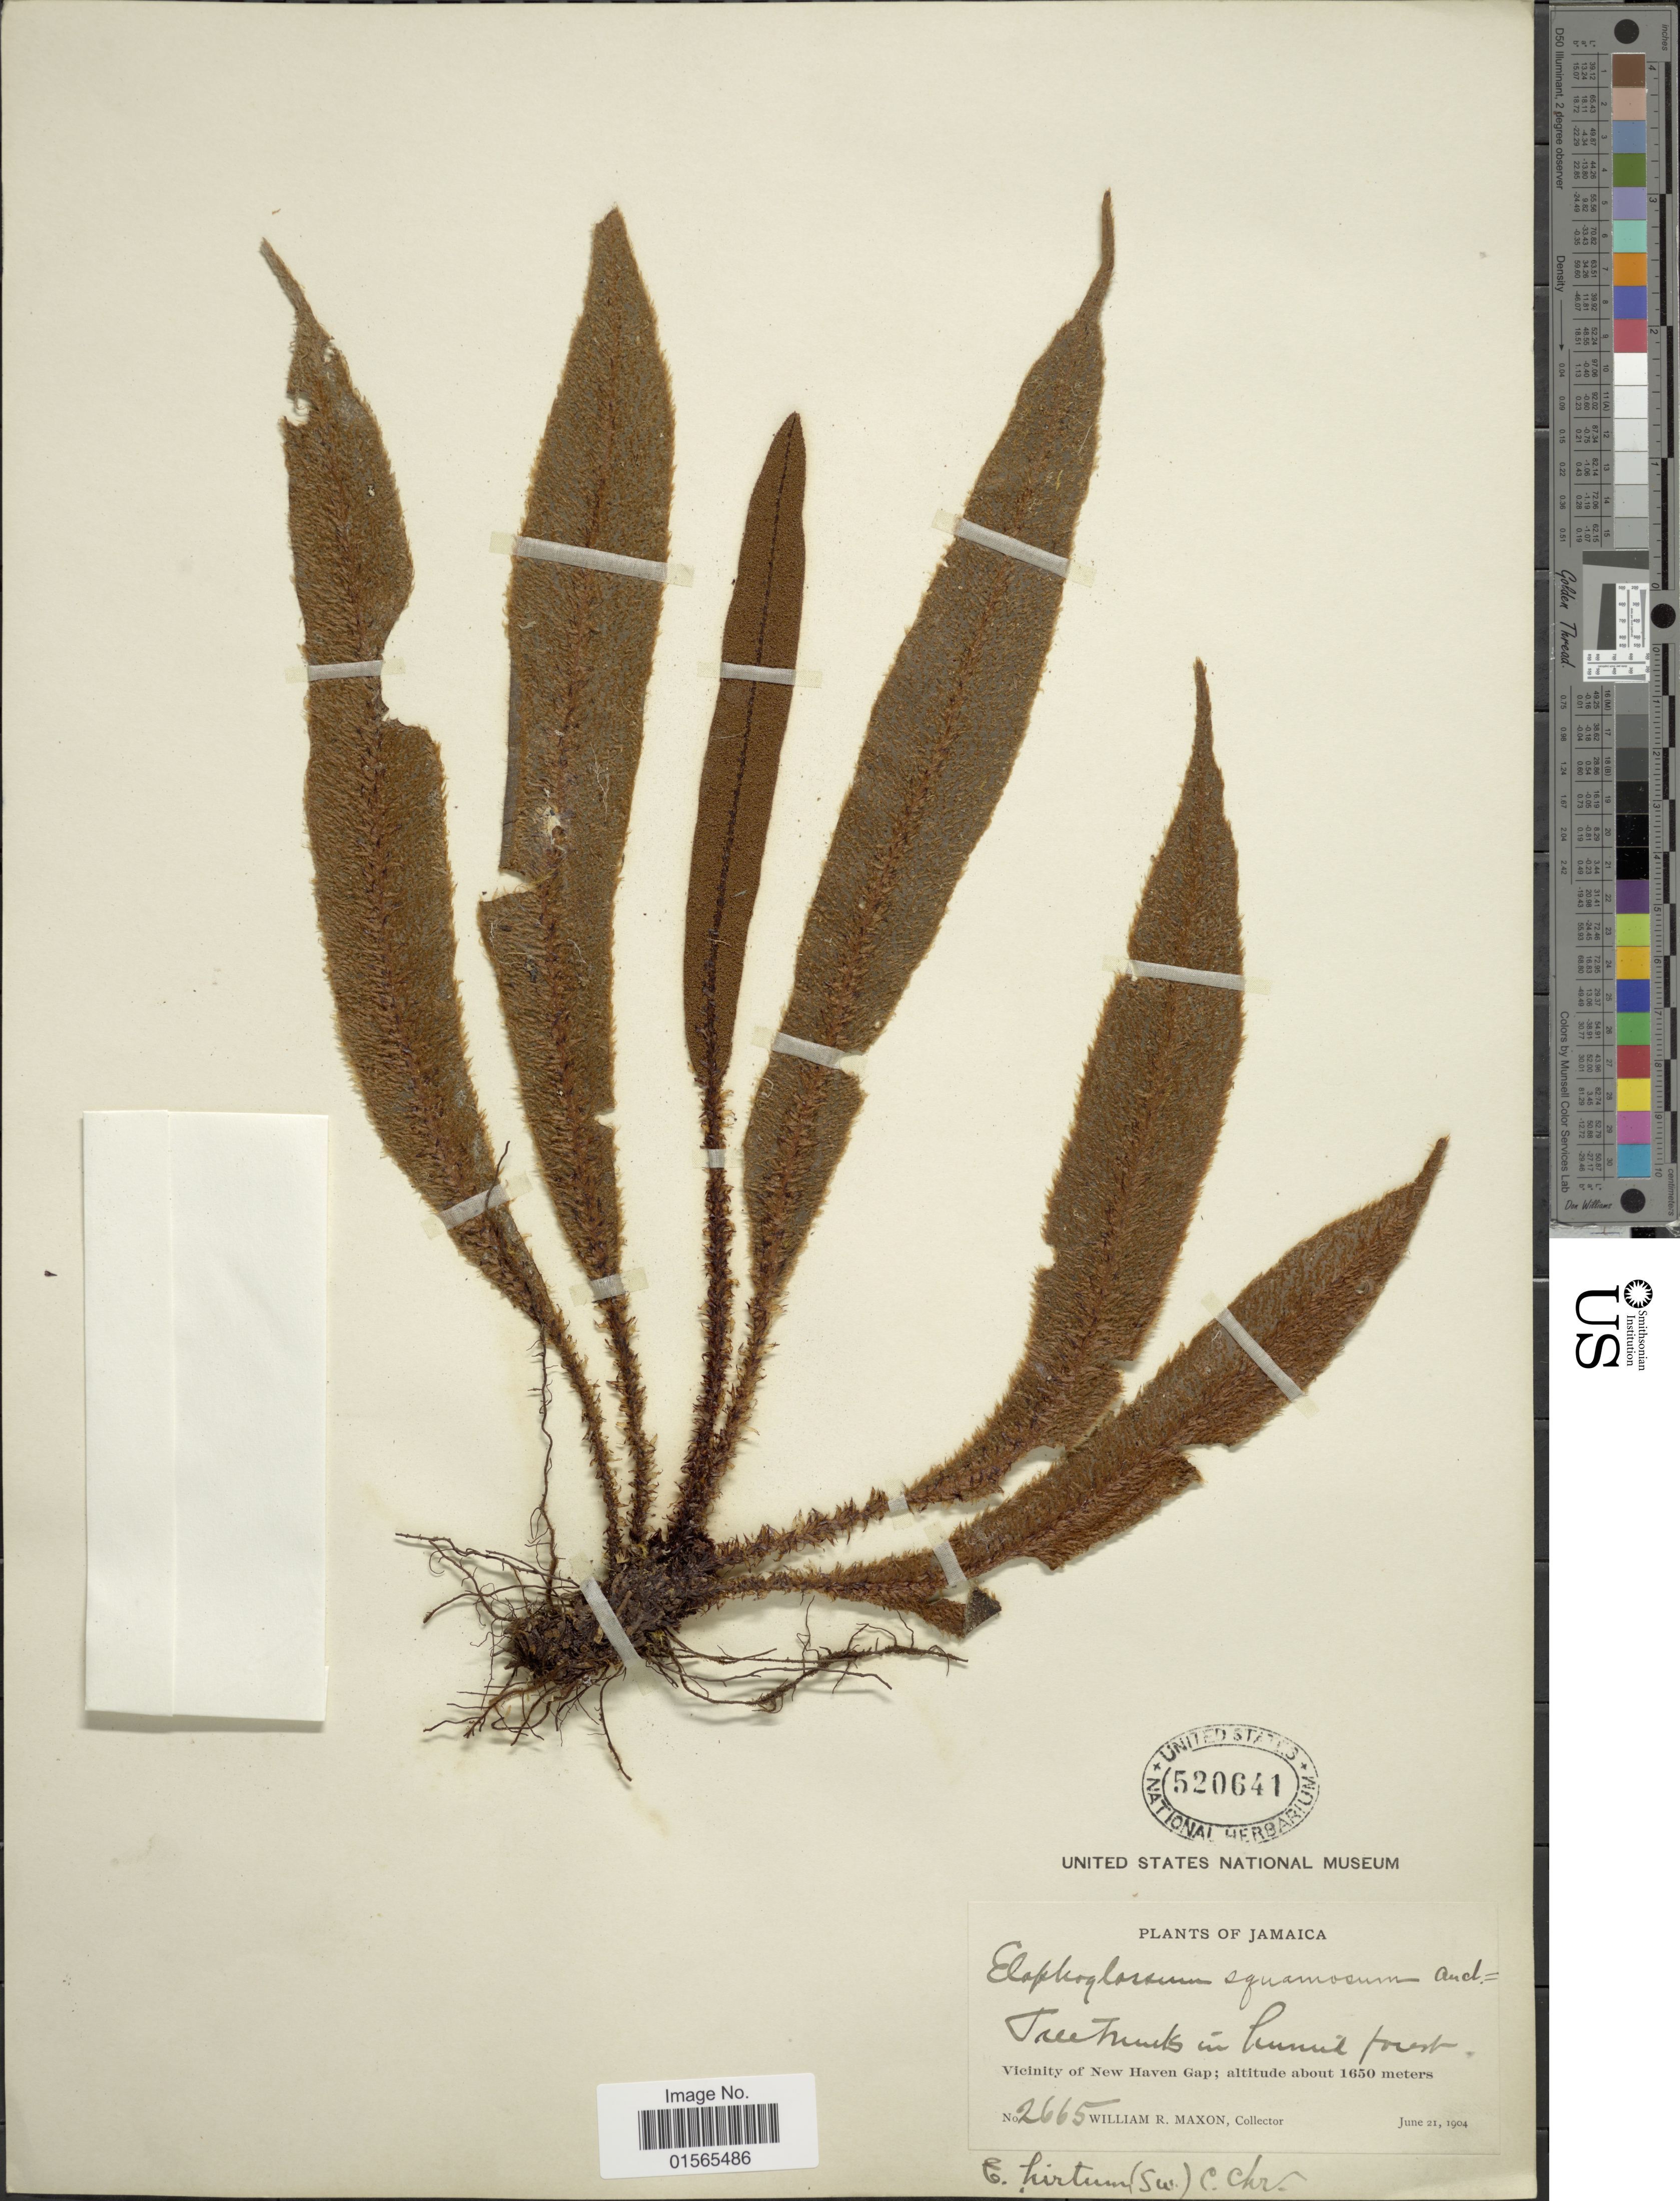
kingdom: Plantae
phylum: Tracheophyta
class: Polypodiopsida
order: Polypodiales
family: Dryopteridaceae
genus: Elaphoglossum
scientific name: Elaphoglossum hirtum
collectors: W. R. Maxon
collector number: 2665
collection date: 1904-06-21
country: Jamaica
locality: Vicinity of New Haven Gap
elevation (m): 1650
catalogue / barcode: US 520641